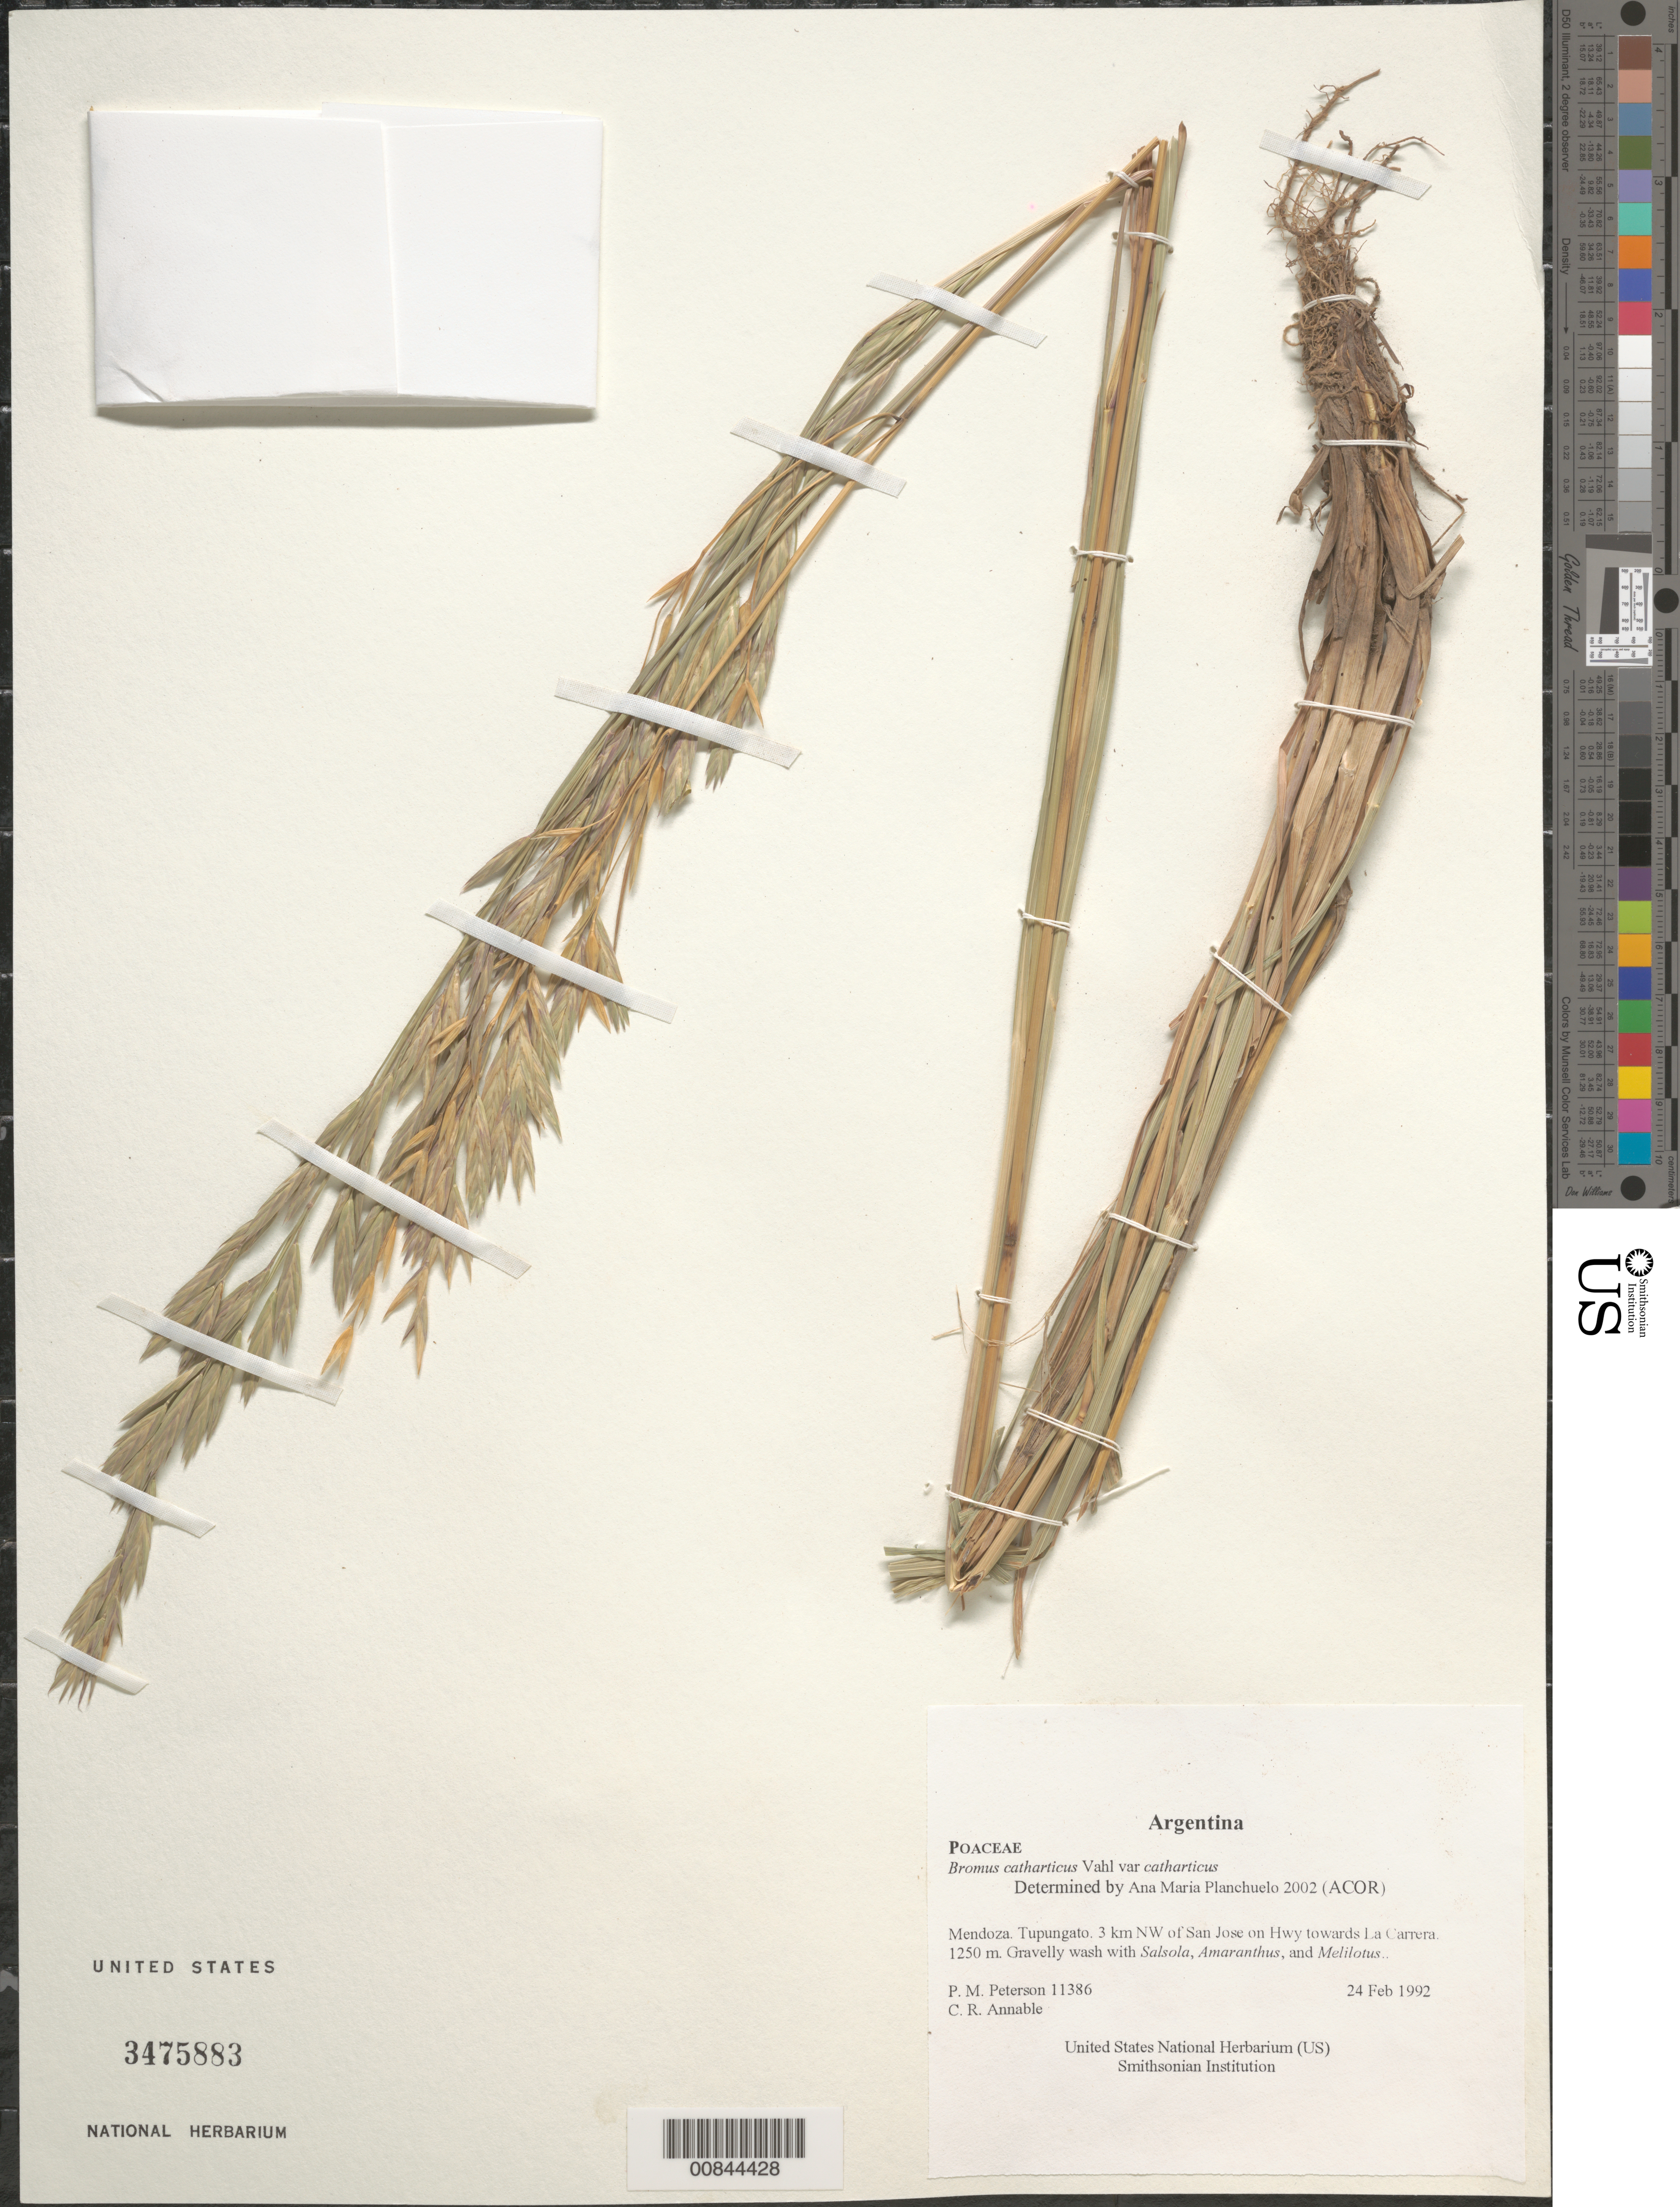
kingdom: Plantae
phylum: Tracheophyta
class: Liliopsida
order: Poales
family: Poaceae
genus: Bromus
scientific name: Bromus catharticus var. catharticus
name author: Vahl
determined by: Planchuelo, A. M.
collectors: P. M. Peterson & C. R. Annable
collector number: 11386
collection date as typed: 24 Feb 1992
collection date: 1992-02-24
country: Argentina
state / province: Mendoza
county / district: Tupungato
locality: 3 km NW of San Jose on Hwy towards La Carrera.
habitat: Gravelly wash with Salsola, Amaranthus, and Melilotus.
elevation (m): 1250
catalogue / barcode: US 3475883